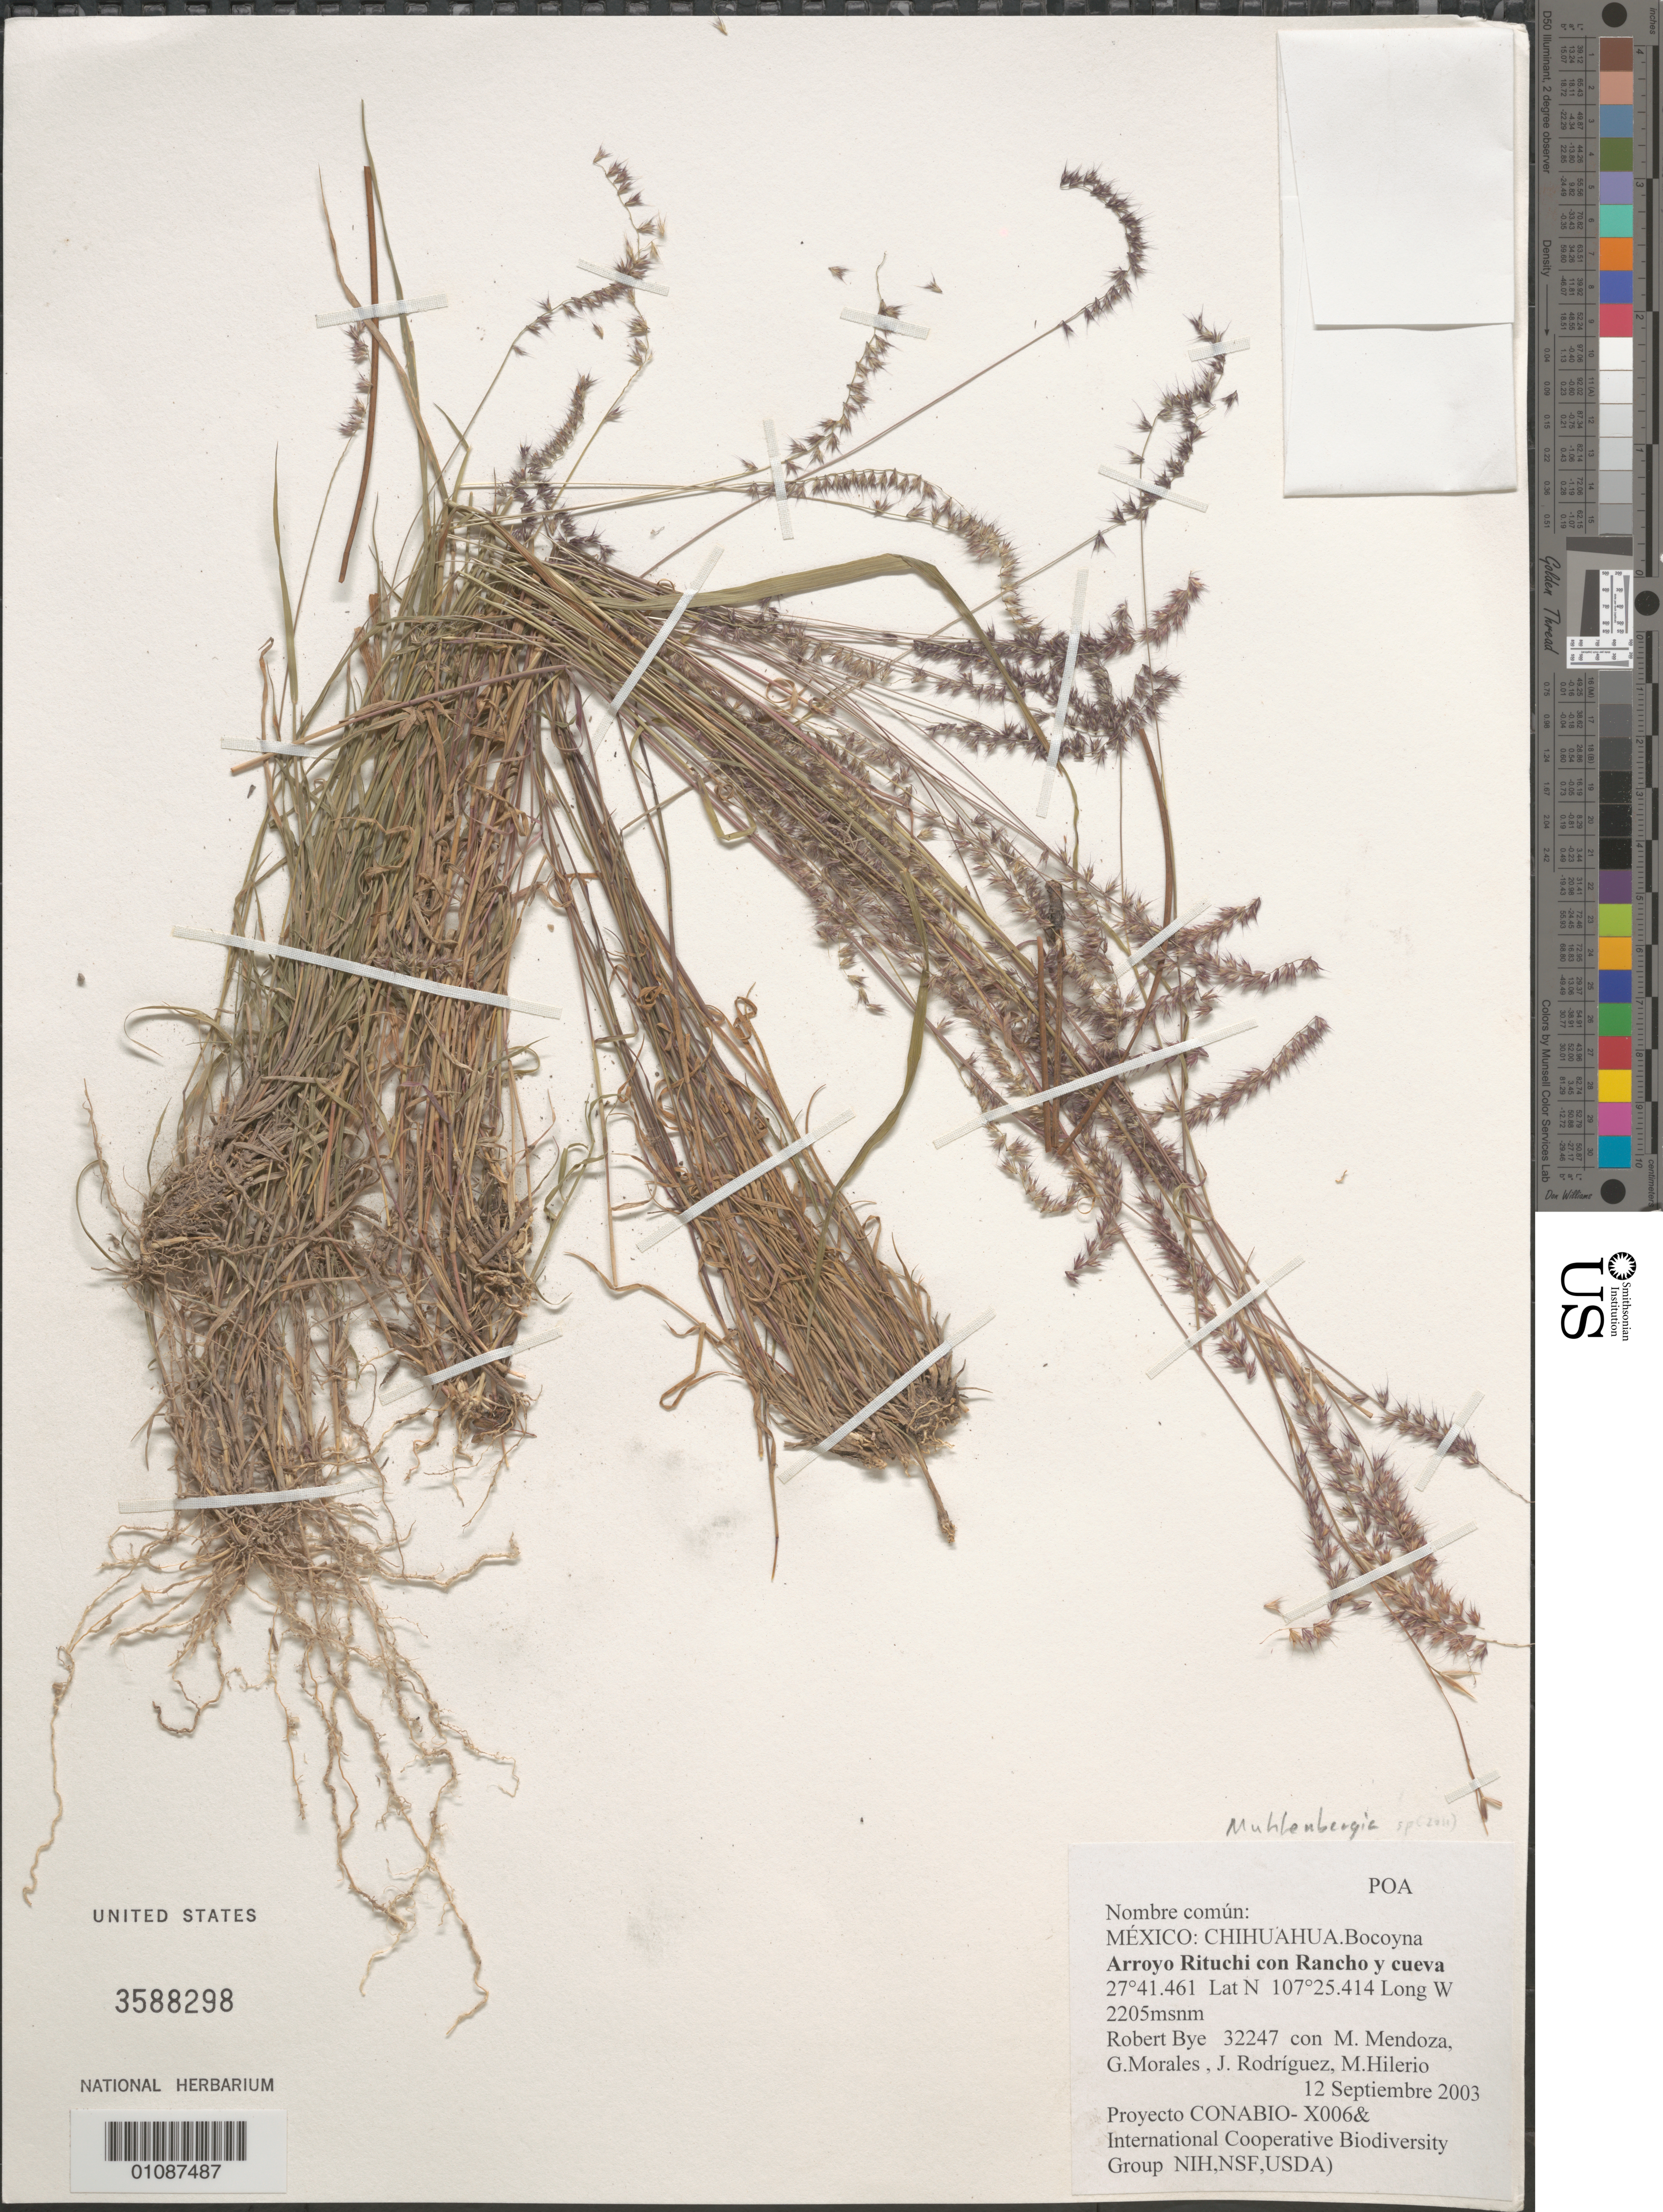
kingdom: Plantae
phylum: Tracheophyta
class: Liliopsida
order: Poales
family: Poaceae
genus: Muhlenbergia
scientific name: Muhlenbergia sp.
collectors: R. A. Bye, M. Mendoza Garcia, G. Morales, J. Rodríguez & M. Hilerio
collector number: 32247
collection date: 2003-09-12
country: Mexico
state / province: Chihuahua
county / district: Bocoyna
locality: Arooyo Rituchi con Rancho y cueva.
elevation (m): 2205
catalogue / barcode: US 3588298